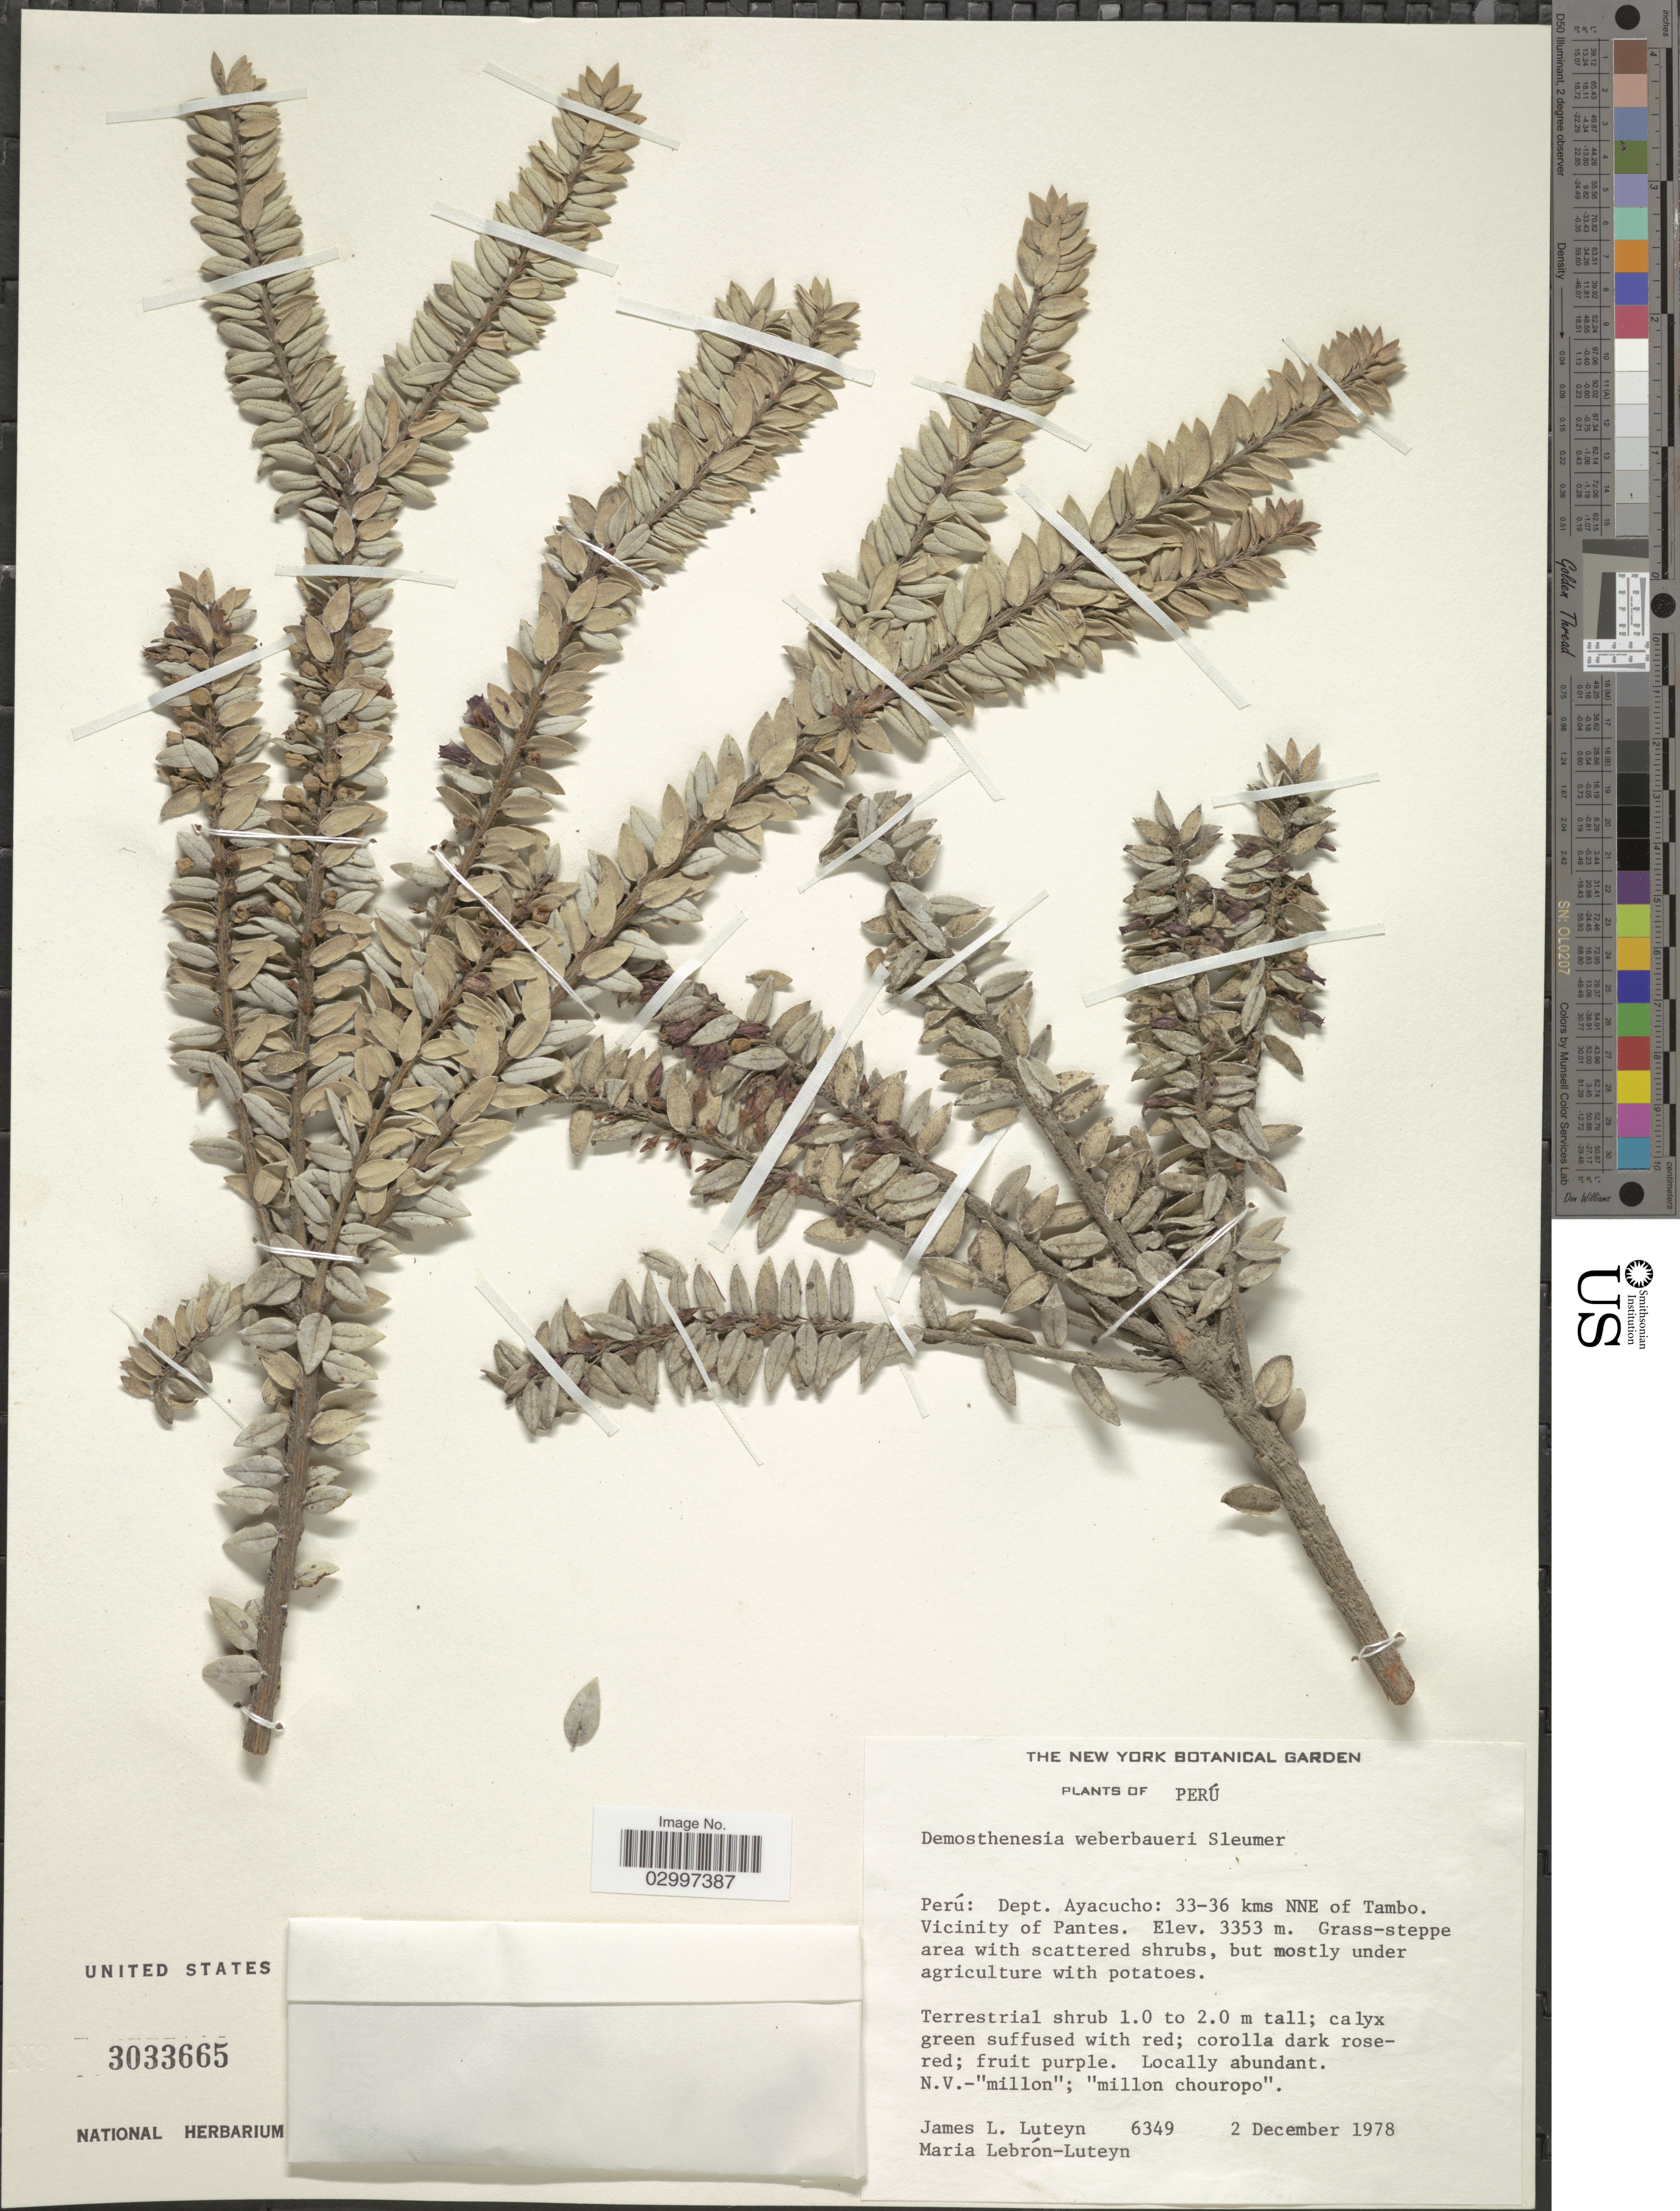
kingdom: Plantae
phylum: Tracheophyta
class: Magnoliopsida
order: Ericales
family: Ericaceae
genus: Demosthenesia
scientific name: Demosthenesia weberbaueri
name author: (Sleumer) Sleumer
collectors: J. Luteyn & M. L. Lebrón-Luteyn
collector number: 6349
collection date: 1978-12-02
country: Peru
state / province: Ayacucho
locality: Dept. Ayacucho: 33-36 kms NNE of Tambo, Vicinity of Pantes.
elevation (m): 3353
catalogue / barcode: US 3033665